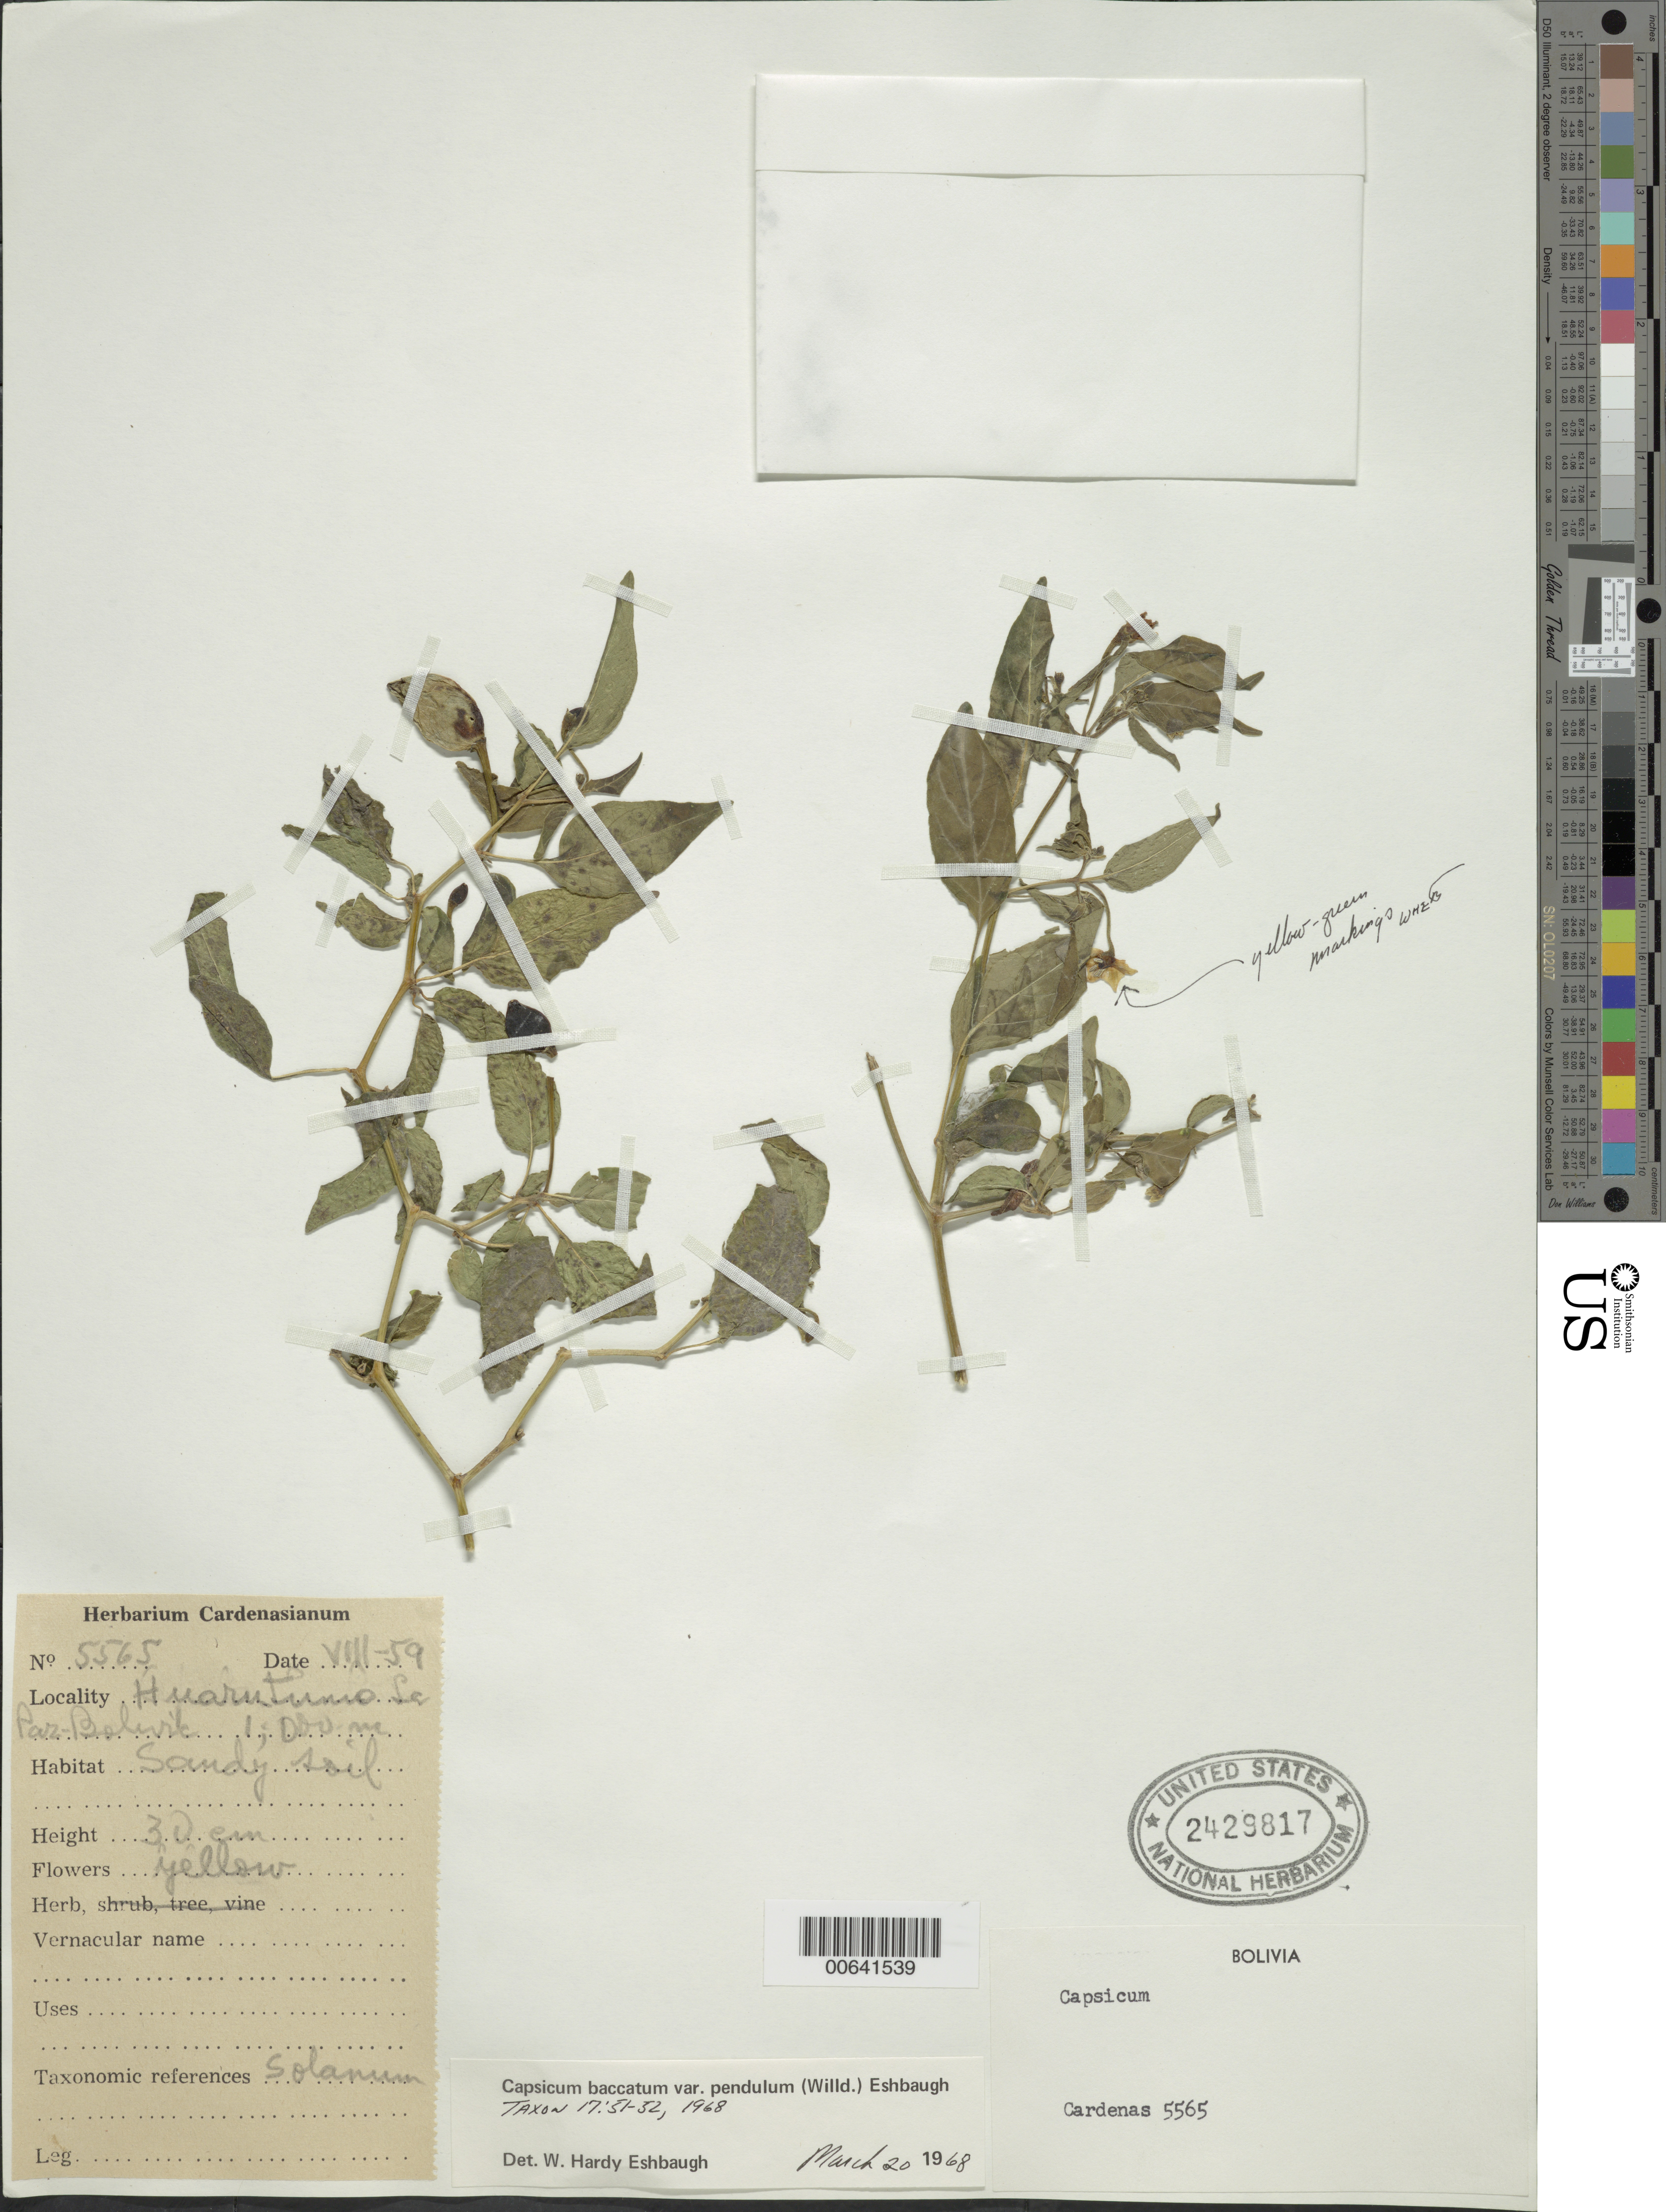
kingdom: Plantae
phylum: Tracheophyta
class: Magnoliopsida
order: Solanales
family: Solanaceae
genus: Capsicum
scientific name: Capsicum baccatum var. pendulum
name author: L.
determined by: Eshbaugh, W. H.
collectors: M. Cárdenas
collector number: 5565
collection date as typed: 01 Aug 1959 or 08 Jan 1959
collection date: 1959-01-08 or 1959-08-01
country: Bolivia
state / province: La Paz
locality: Huarutumo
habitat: Suelo arenoso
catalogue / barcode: US 2429817